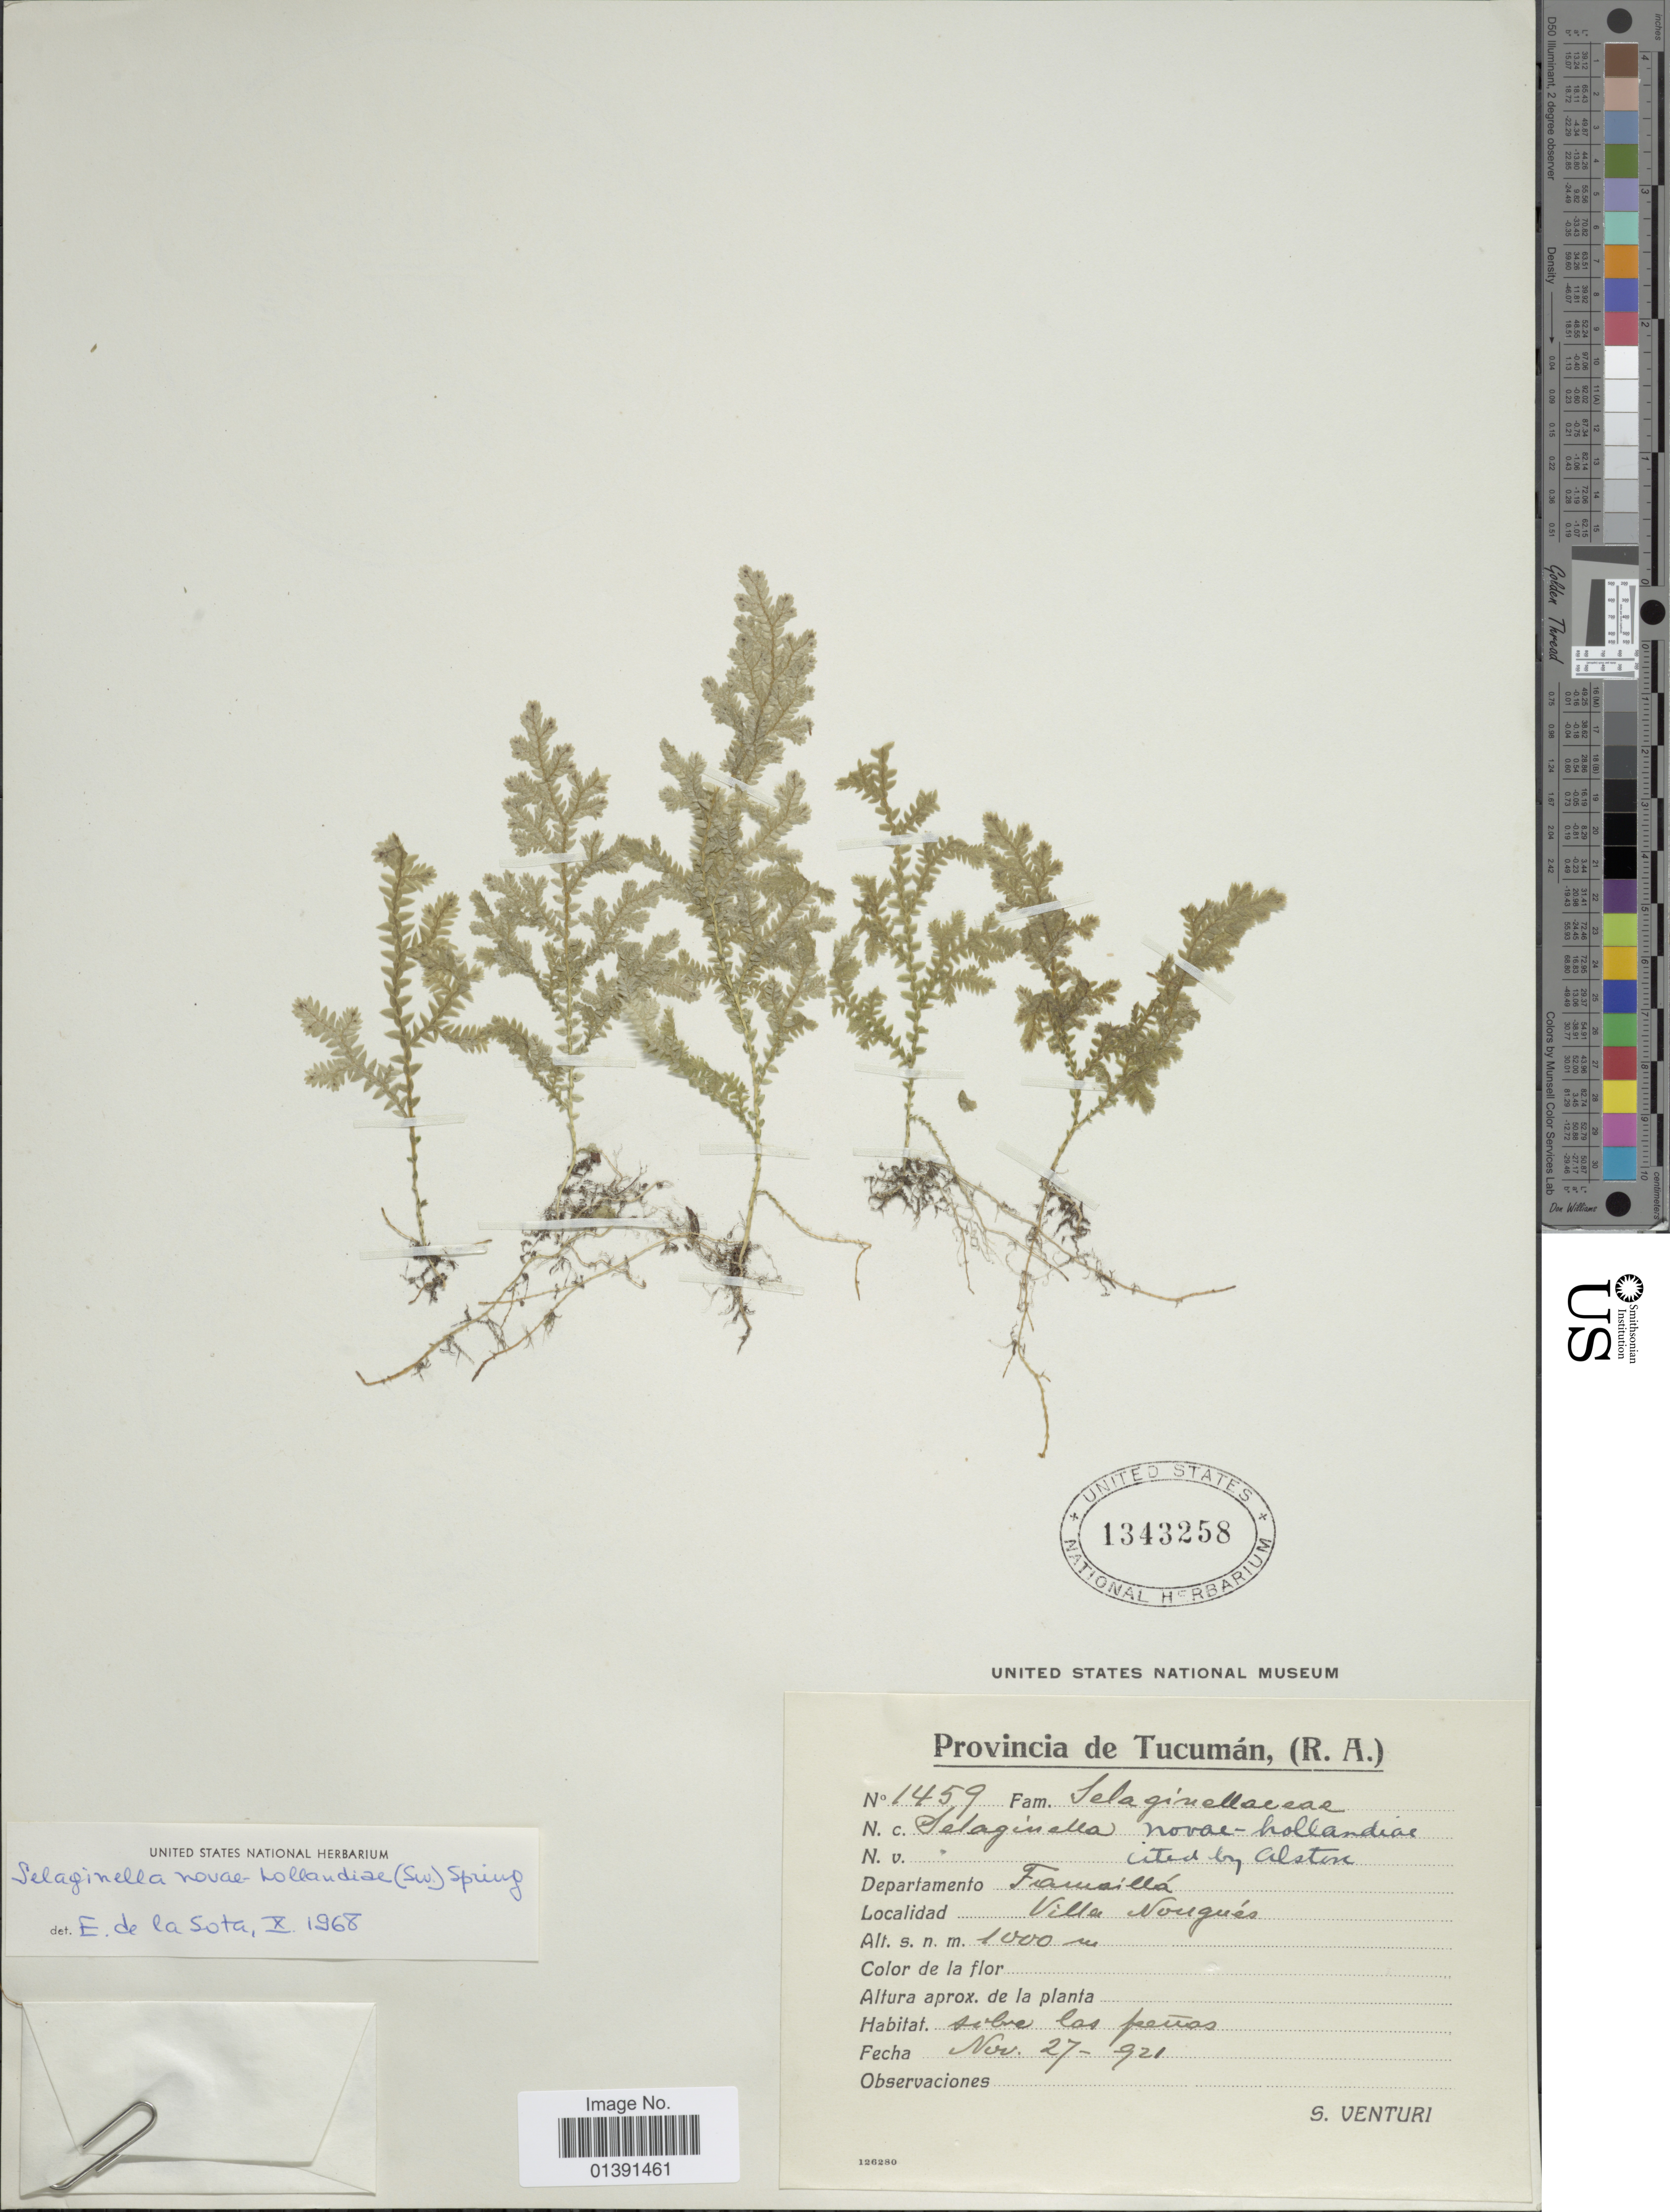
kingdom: Plantae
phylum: Tracheophyta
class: Lycopodiopsida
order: Selaginellales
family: Selaginellaceae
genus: Selaginella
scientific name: Selaginella novae-hollandiae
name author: (Sw.) Spring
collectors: S. Venturi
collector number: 1459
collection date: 1921-11-27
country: Argentina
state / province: Tucuman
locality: R.A., Depertamento Famaillá,Villa Nougués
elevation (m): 1000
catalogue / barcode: US 1343258